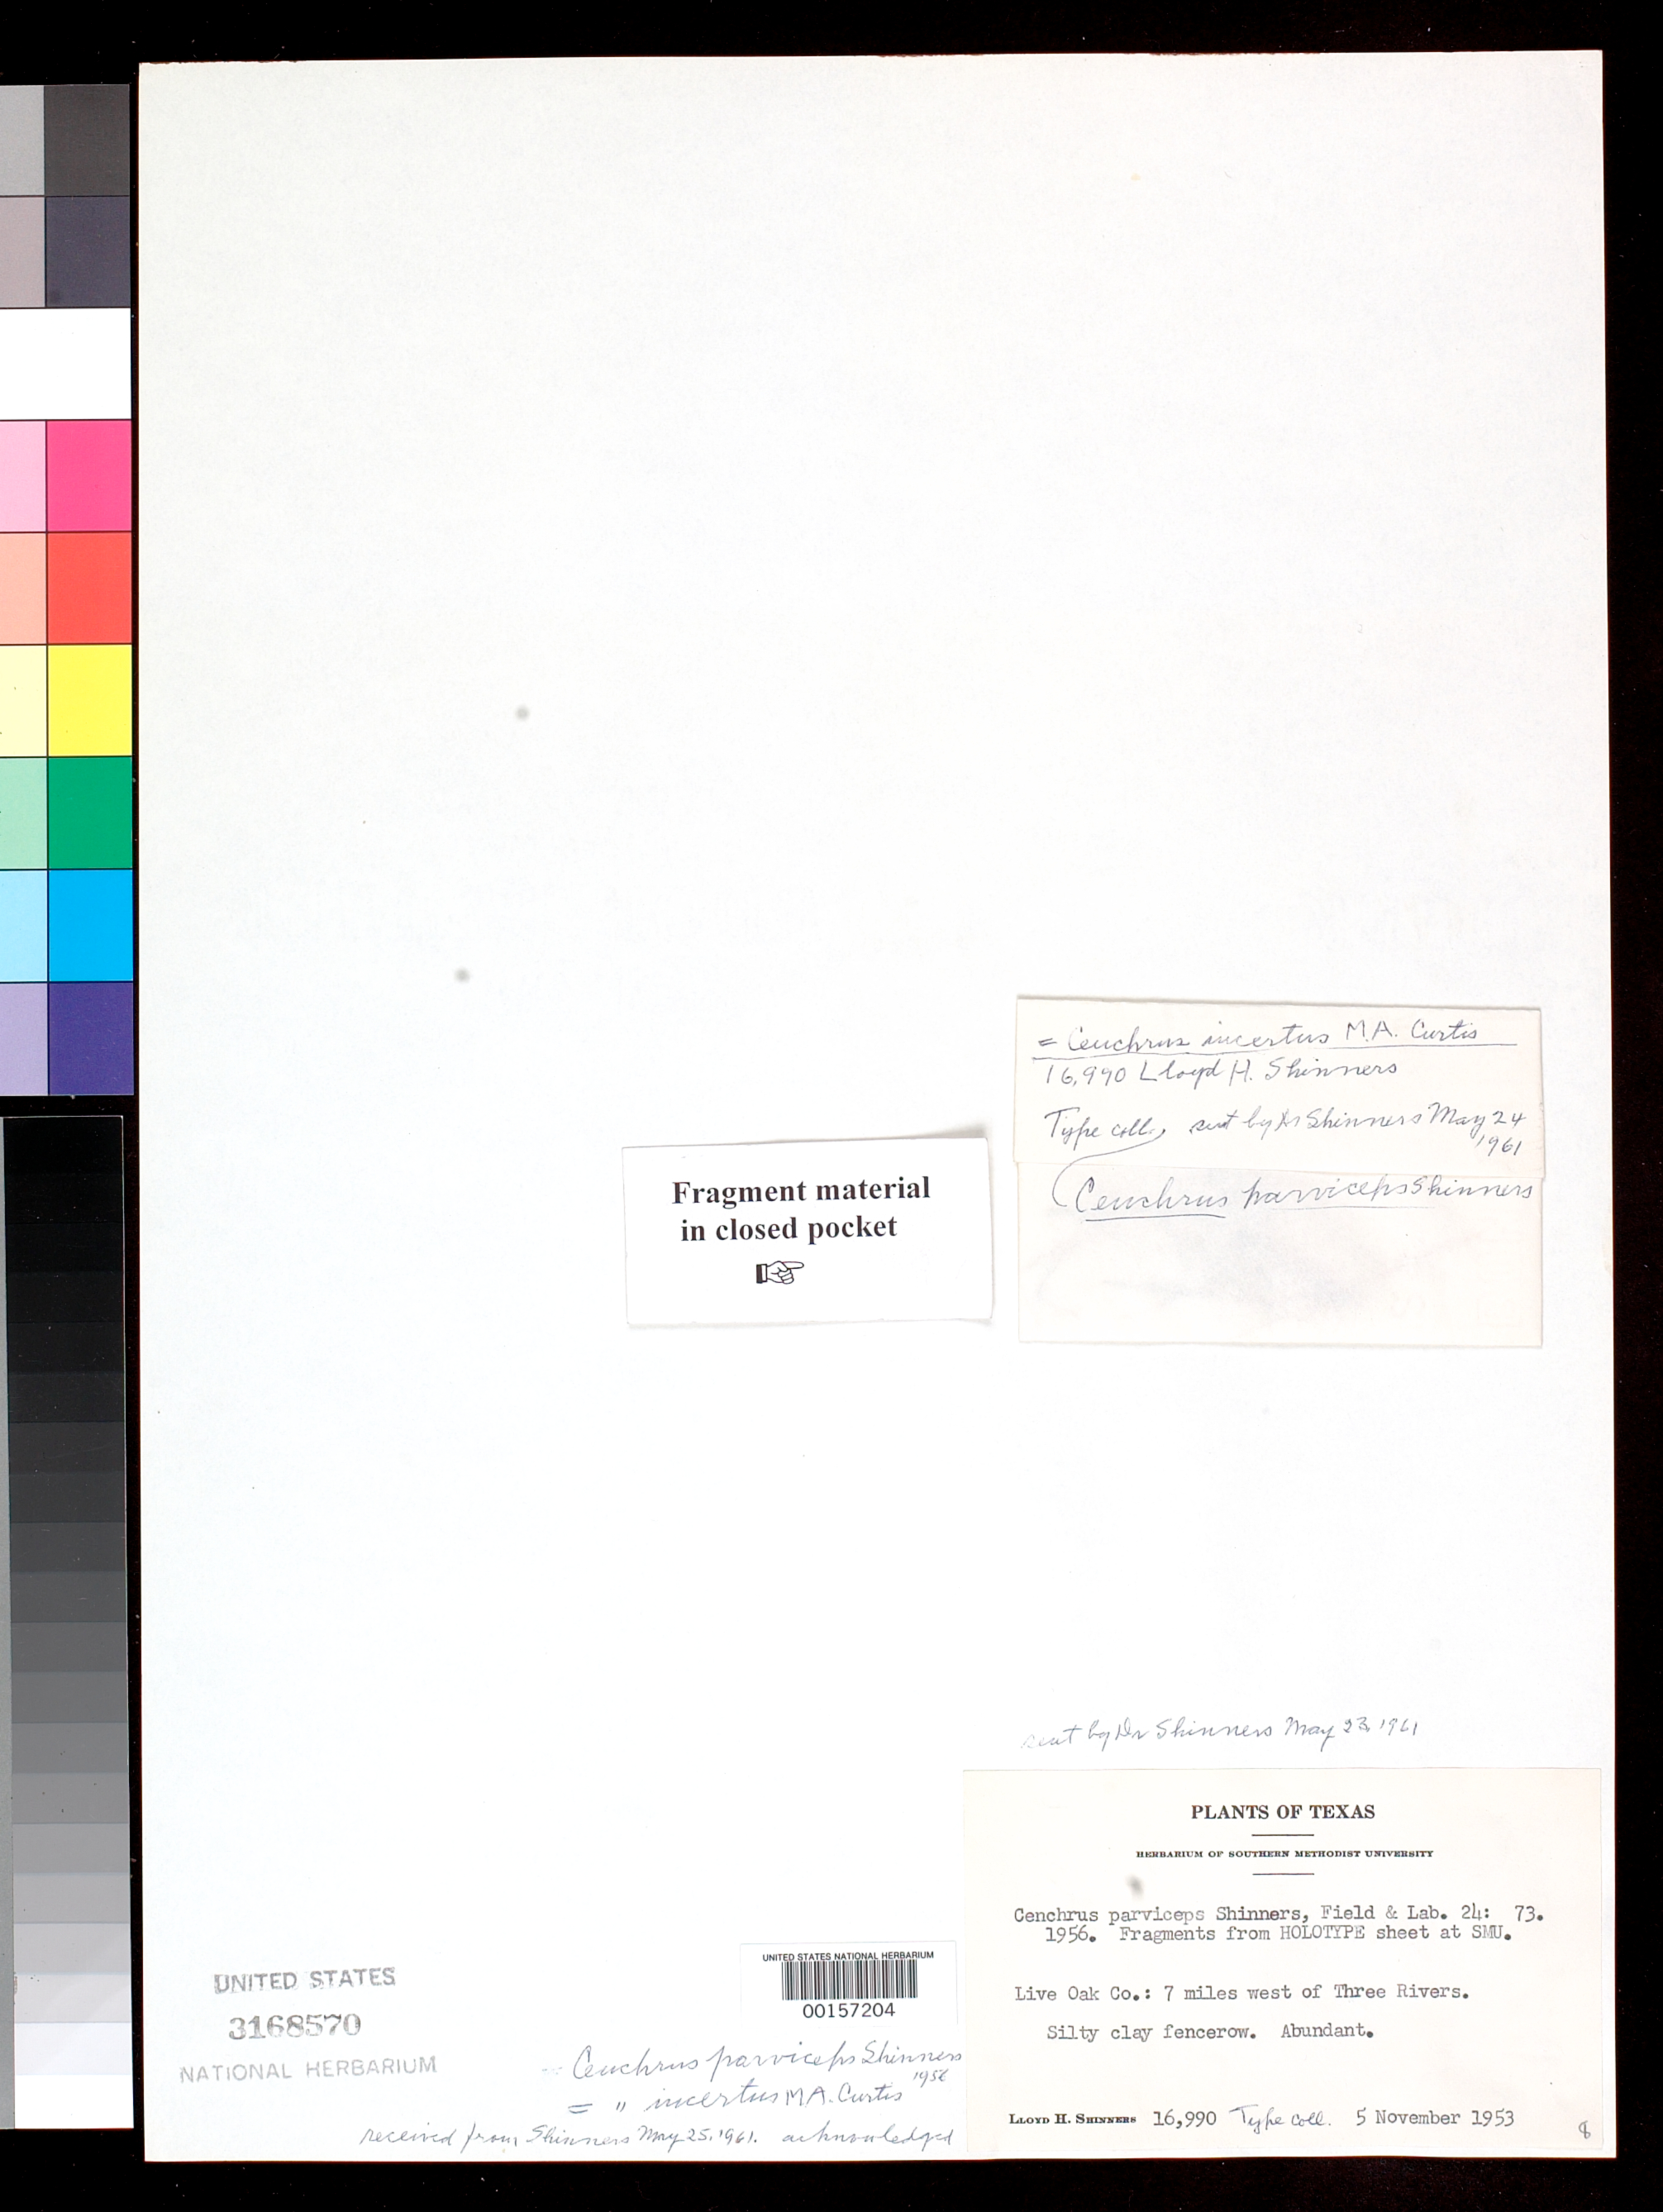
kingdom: Plantae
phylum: Tracheophyta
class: Liliopsida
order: Poales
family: Poaceae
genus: Cenchrus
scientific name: Cenchrus parviceps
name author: Shinners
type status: Type Fragment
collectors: L. H. Shinners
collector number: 16990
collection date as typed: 05 --- 1953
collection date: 1953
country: United States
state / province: Texas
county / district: Live Oak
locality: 7 miles west of Three Rivers.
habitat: Silty clay fencerow.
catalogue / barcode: US 3168570